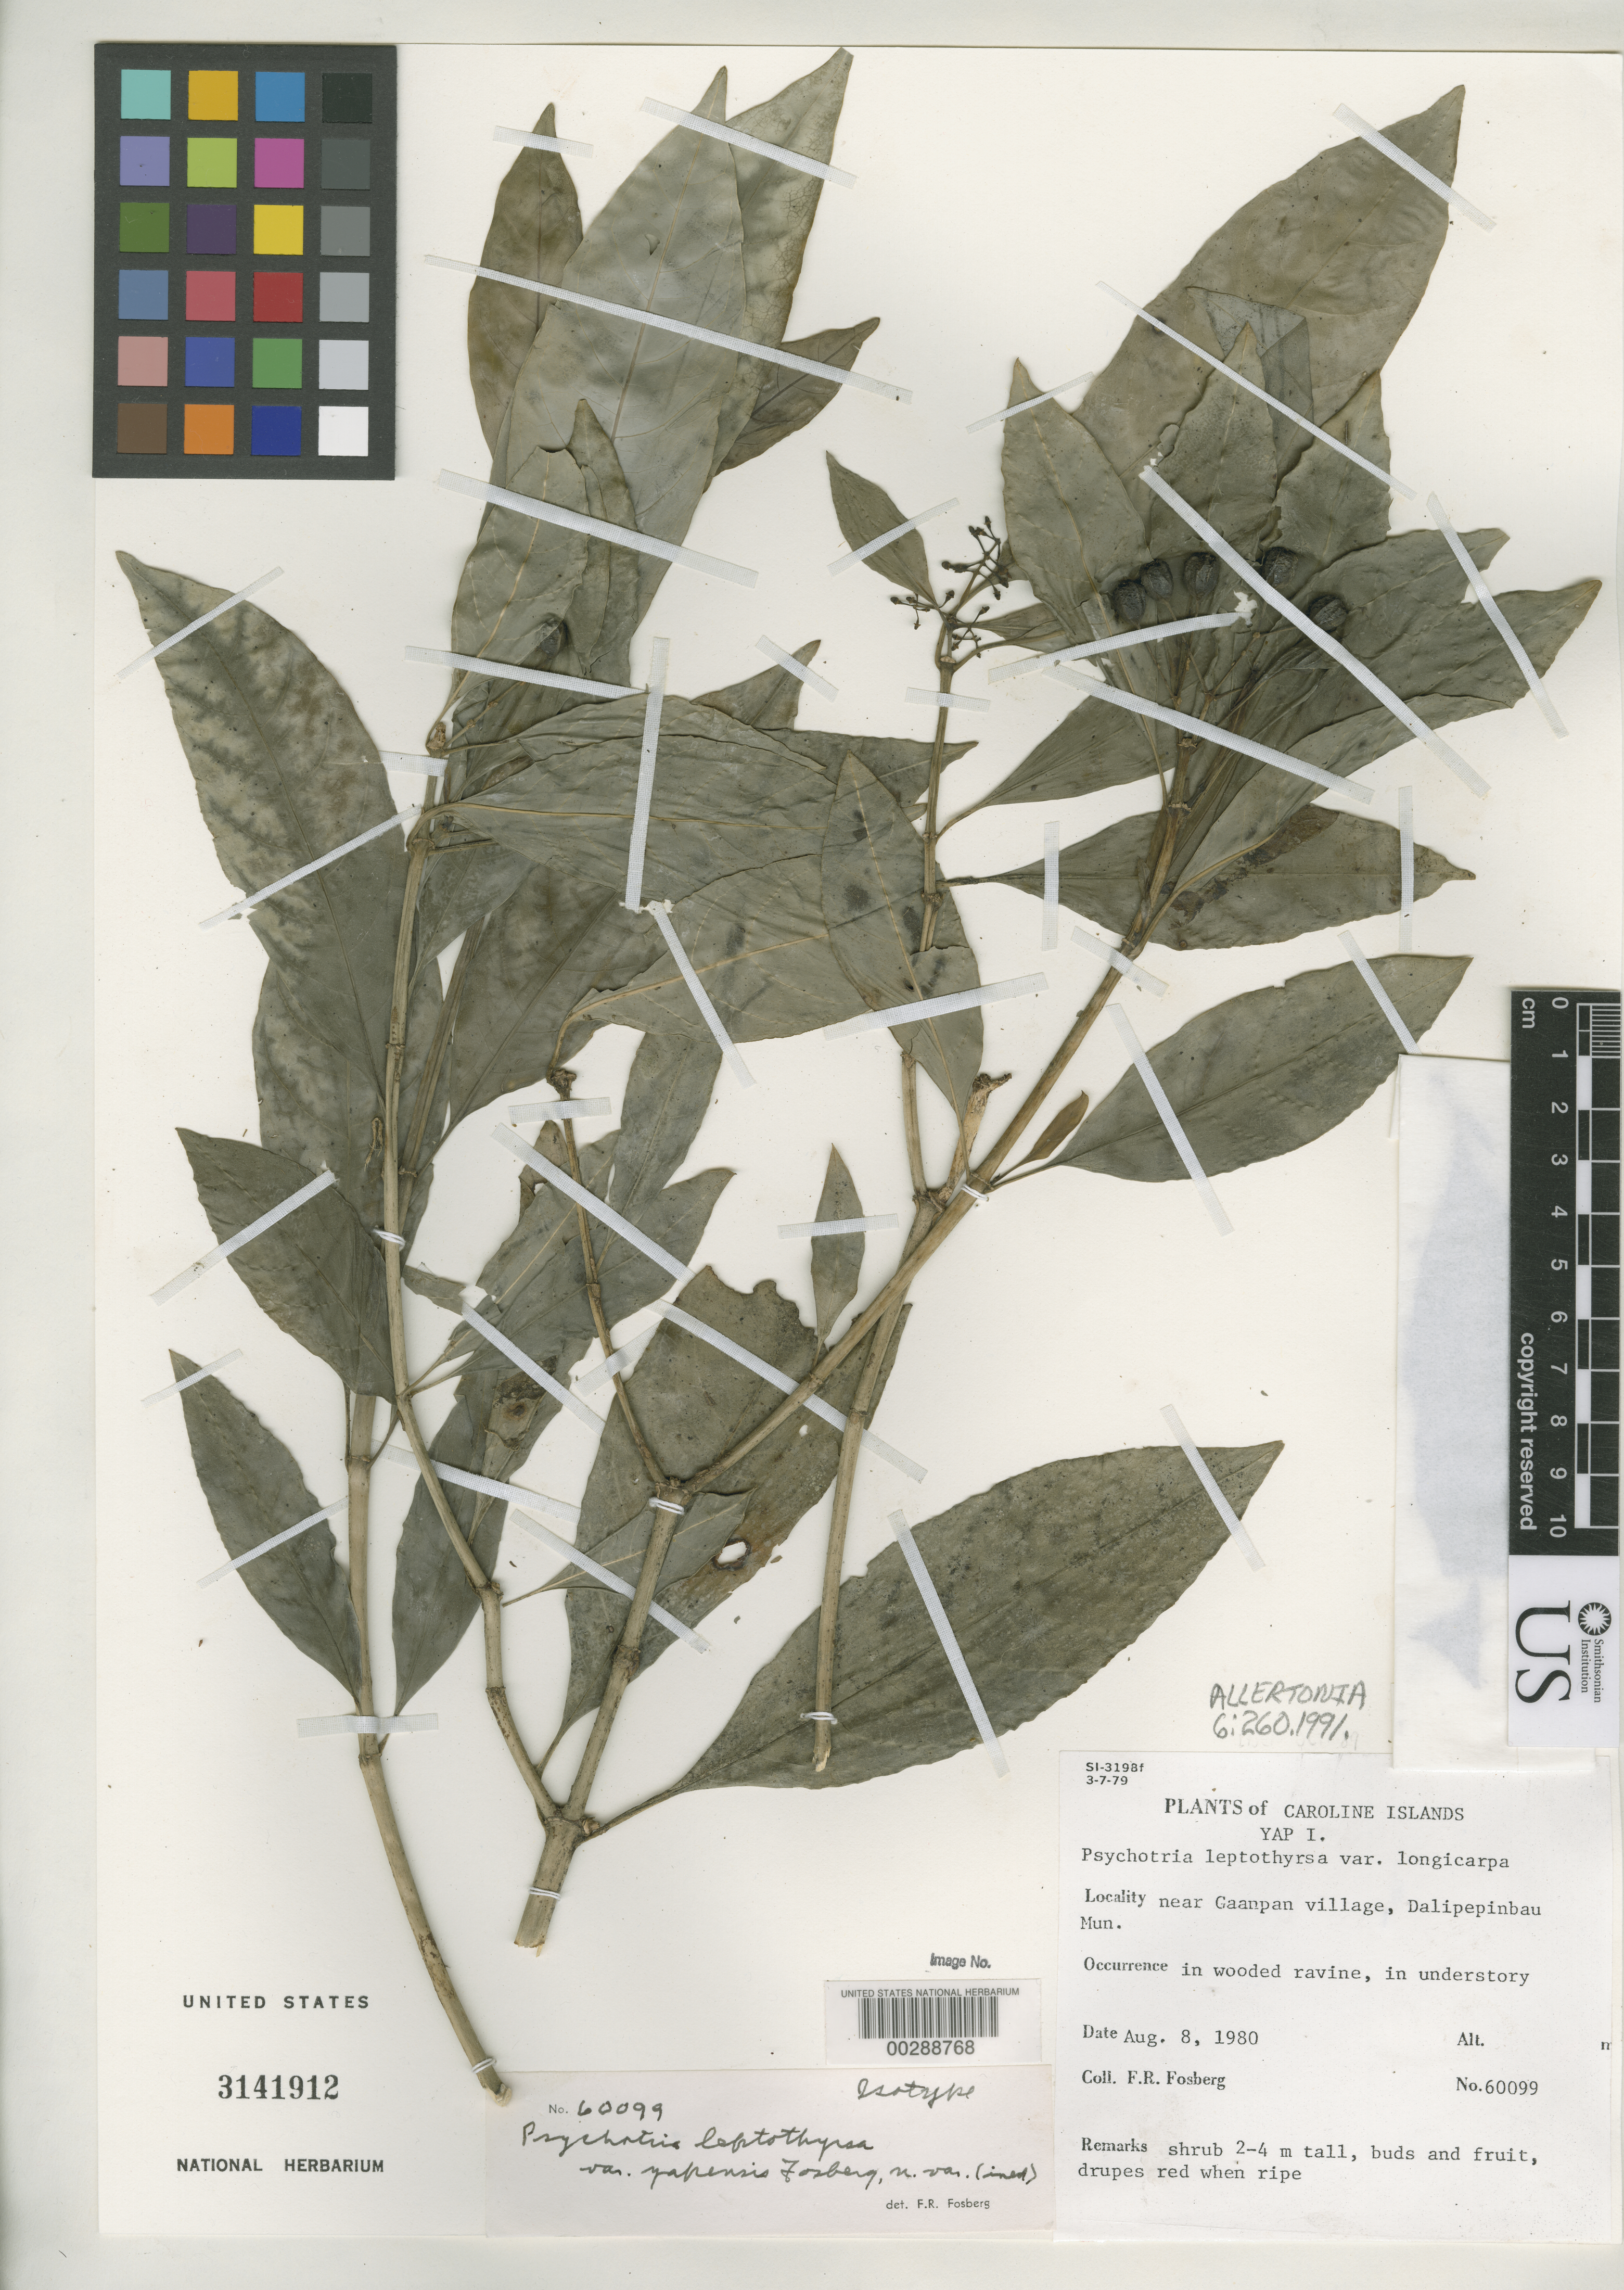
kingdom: Plantae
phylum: Tracheophyta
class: Magnoliopsida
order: Gentianales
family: Rubiaceae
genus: Psychotria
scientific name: Psychotria leptothyrsa var. yapensis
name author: Fosberg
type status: Holotype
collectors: F. R. Fosberg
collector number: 60099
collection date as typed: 08 Aug 1980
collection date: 1980-08-08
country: Micronesia, Federated States of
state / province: Yap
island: Yap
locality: Dalipepinbau Mun., near Gaanpan village.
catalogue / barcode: US 3141912